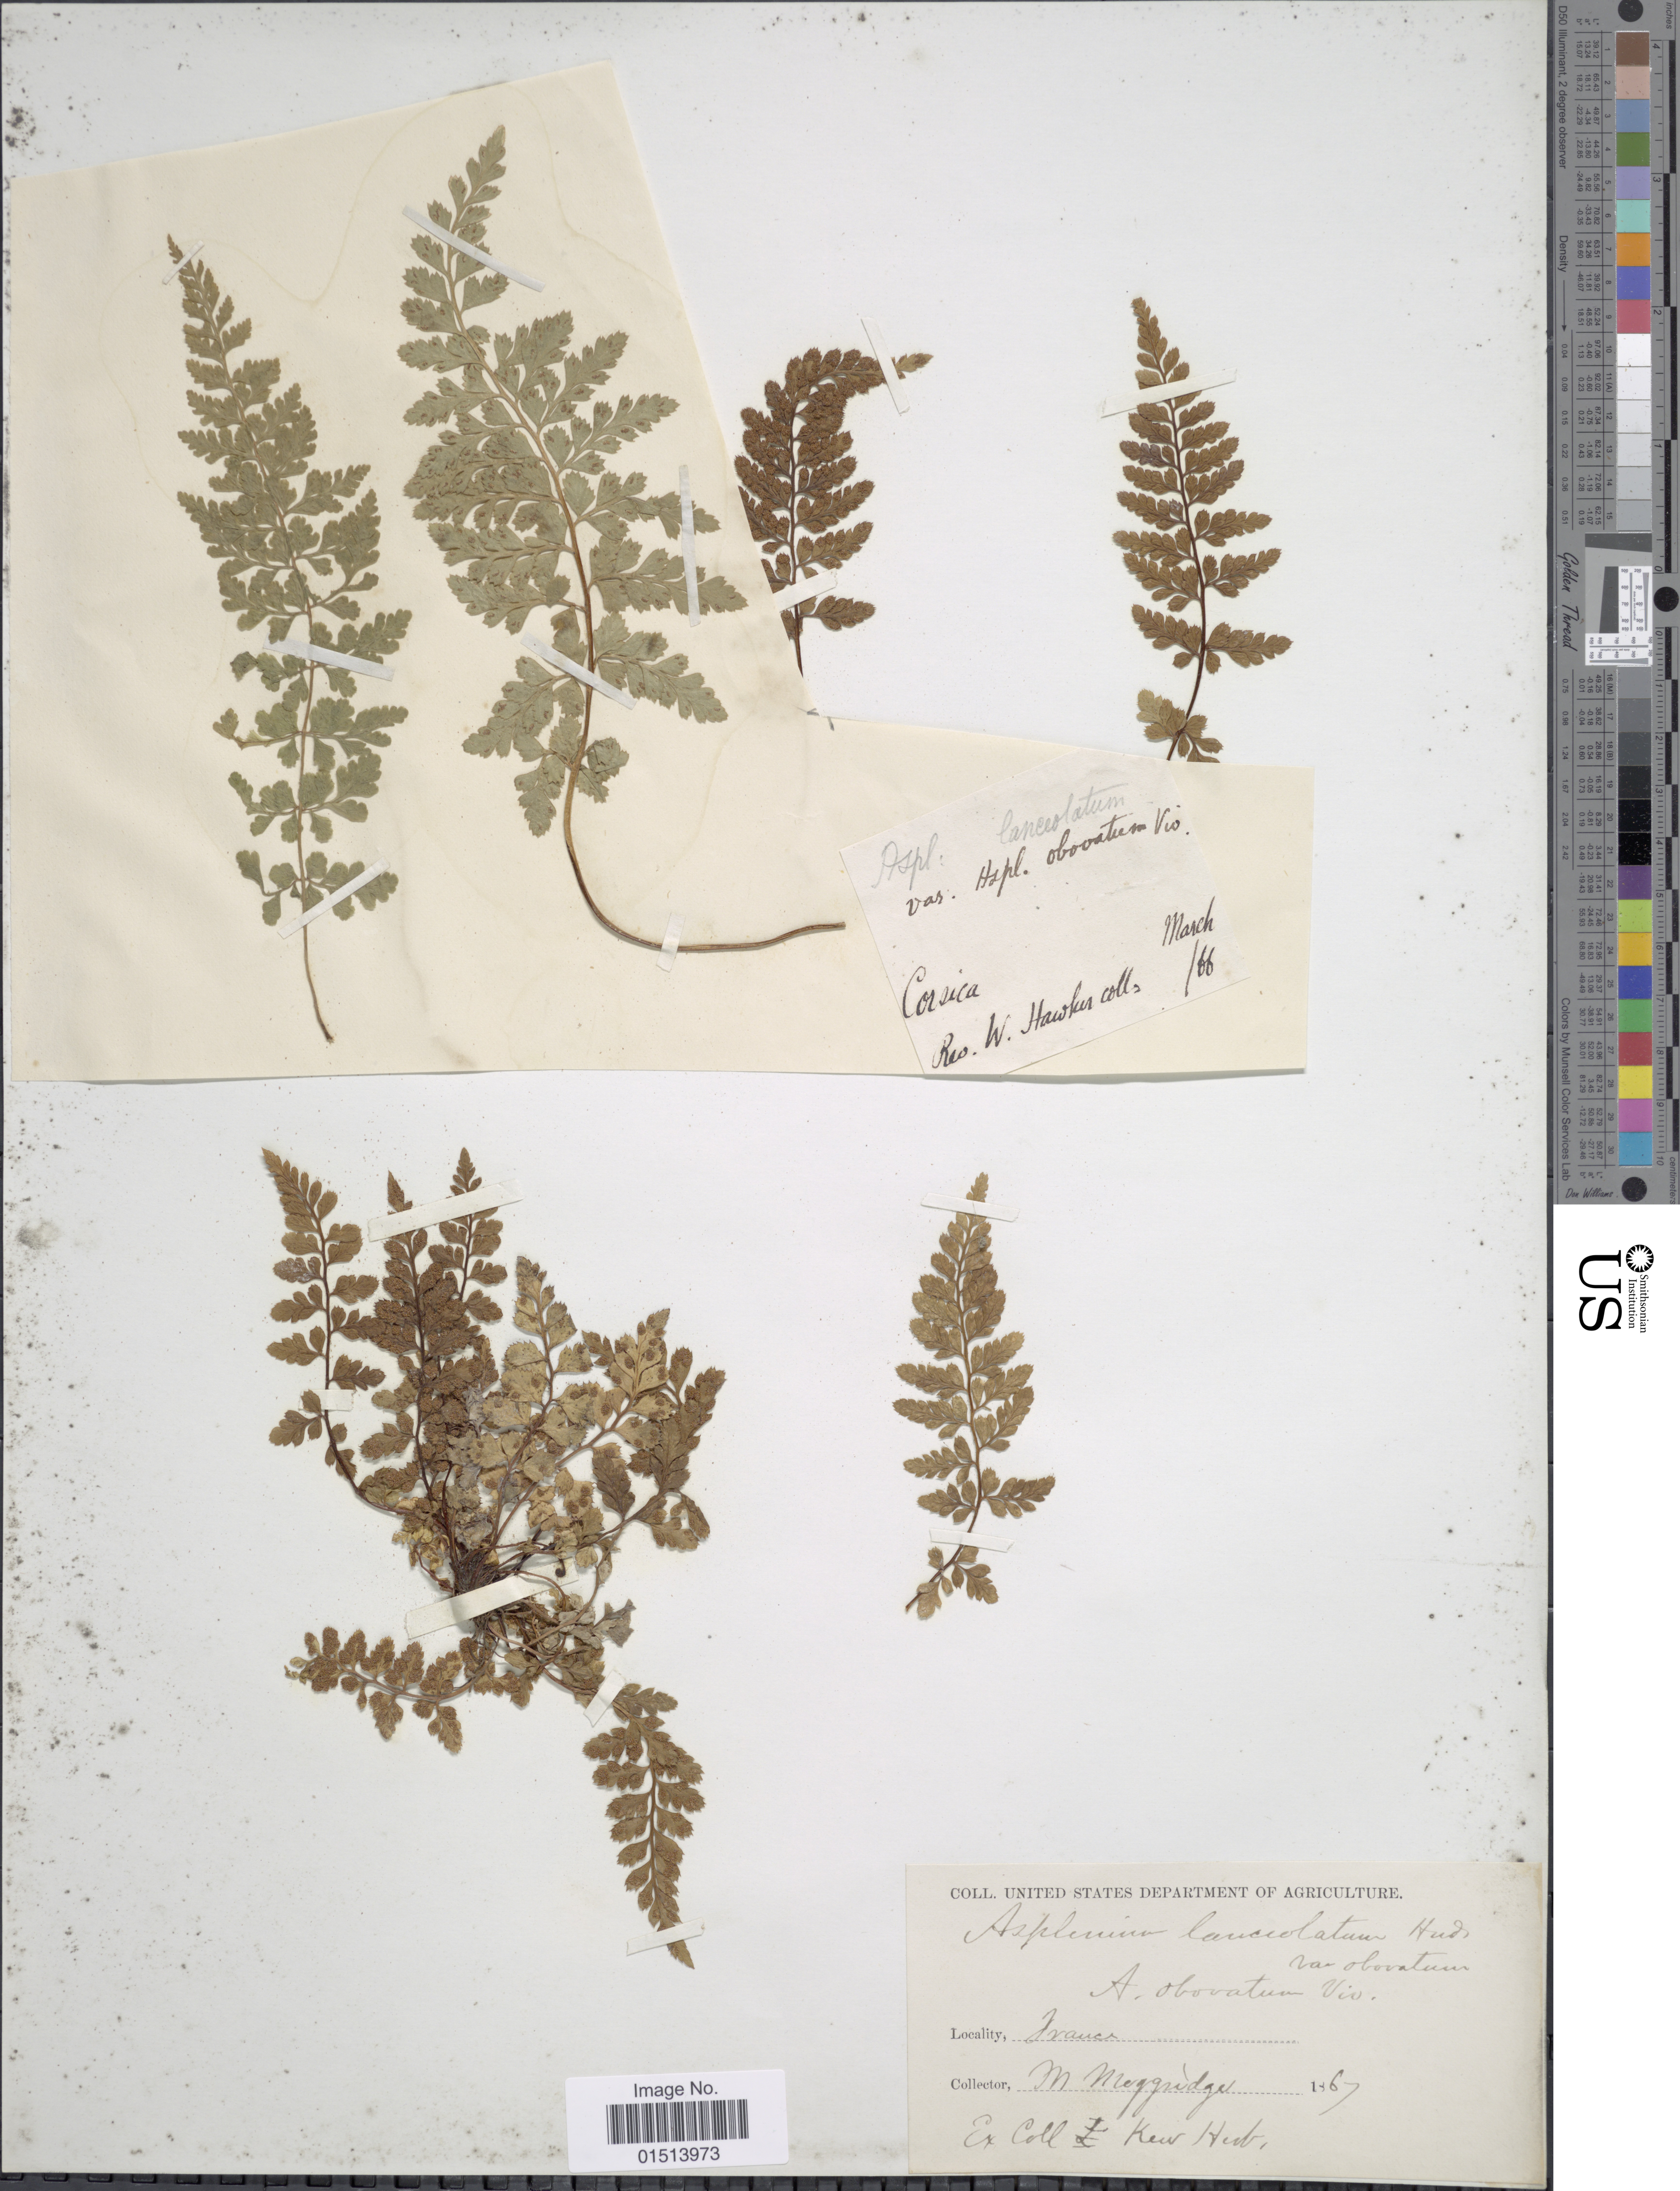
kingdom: Plantae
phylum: Tracheophyta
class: Polypodiopsida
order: Polypodiales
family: Aspleniaceae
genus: Asplenium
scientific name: Asplenium obovatum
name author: Viv.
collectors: W. Hawker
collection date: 1866-03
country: France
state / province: Corsica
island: Corse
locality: Corsica